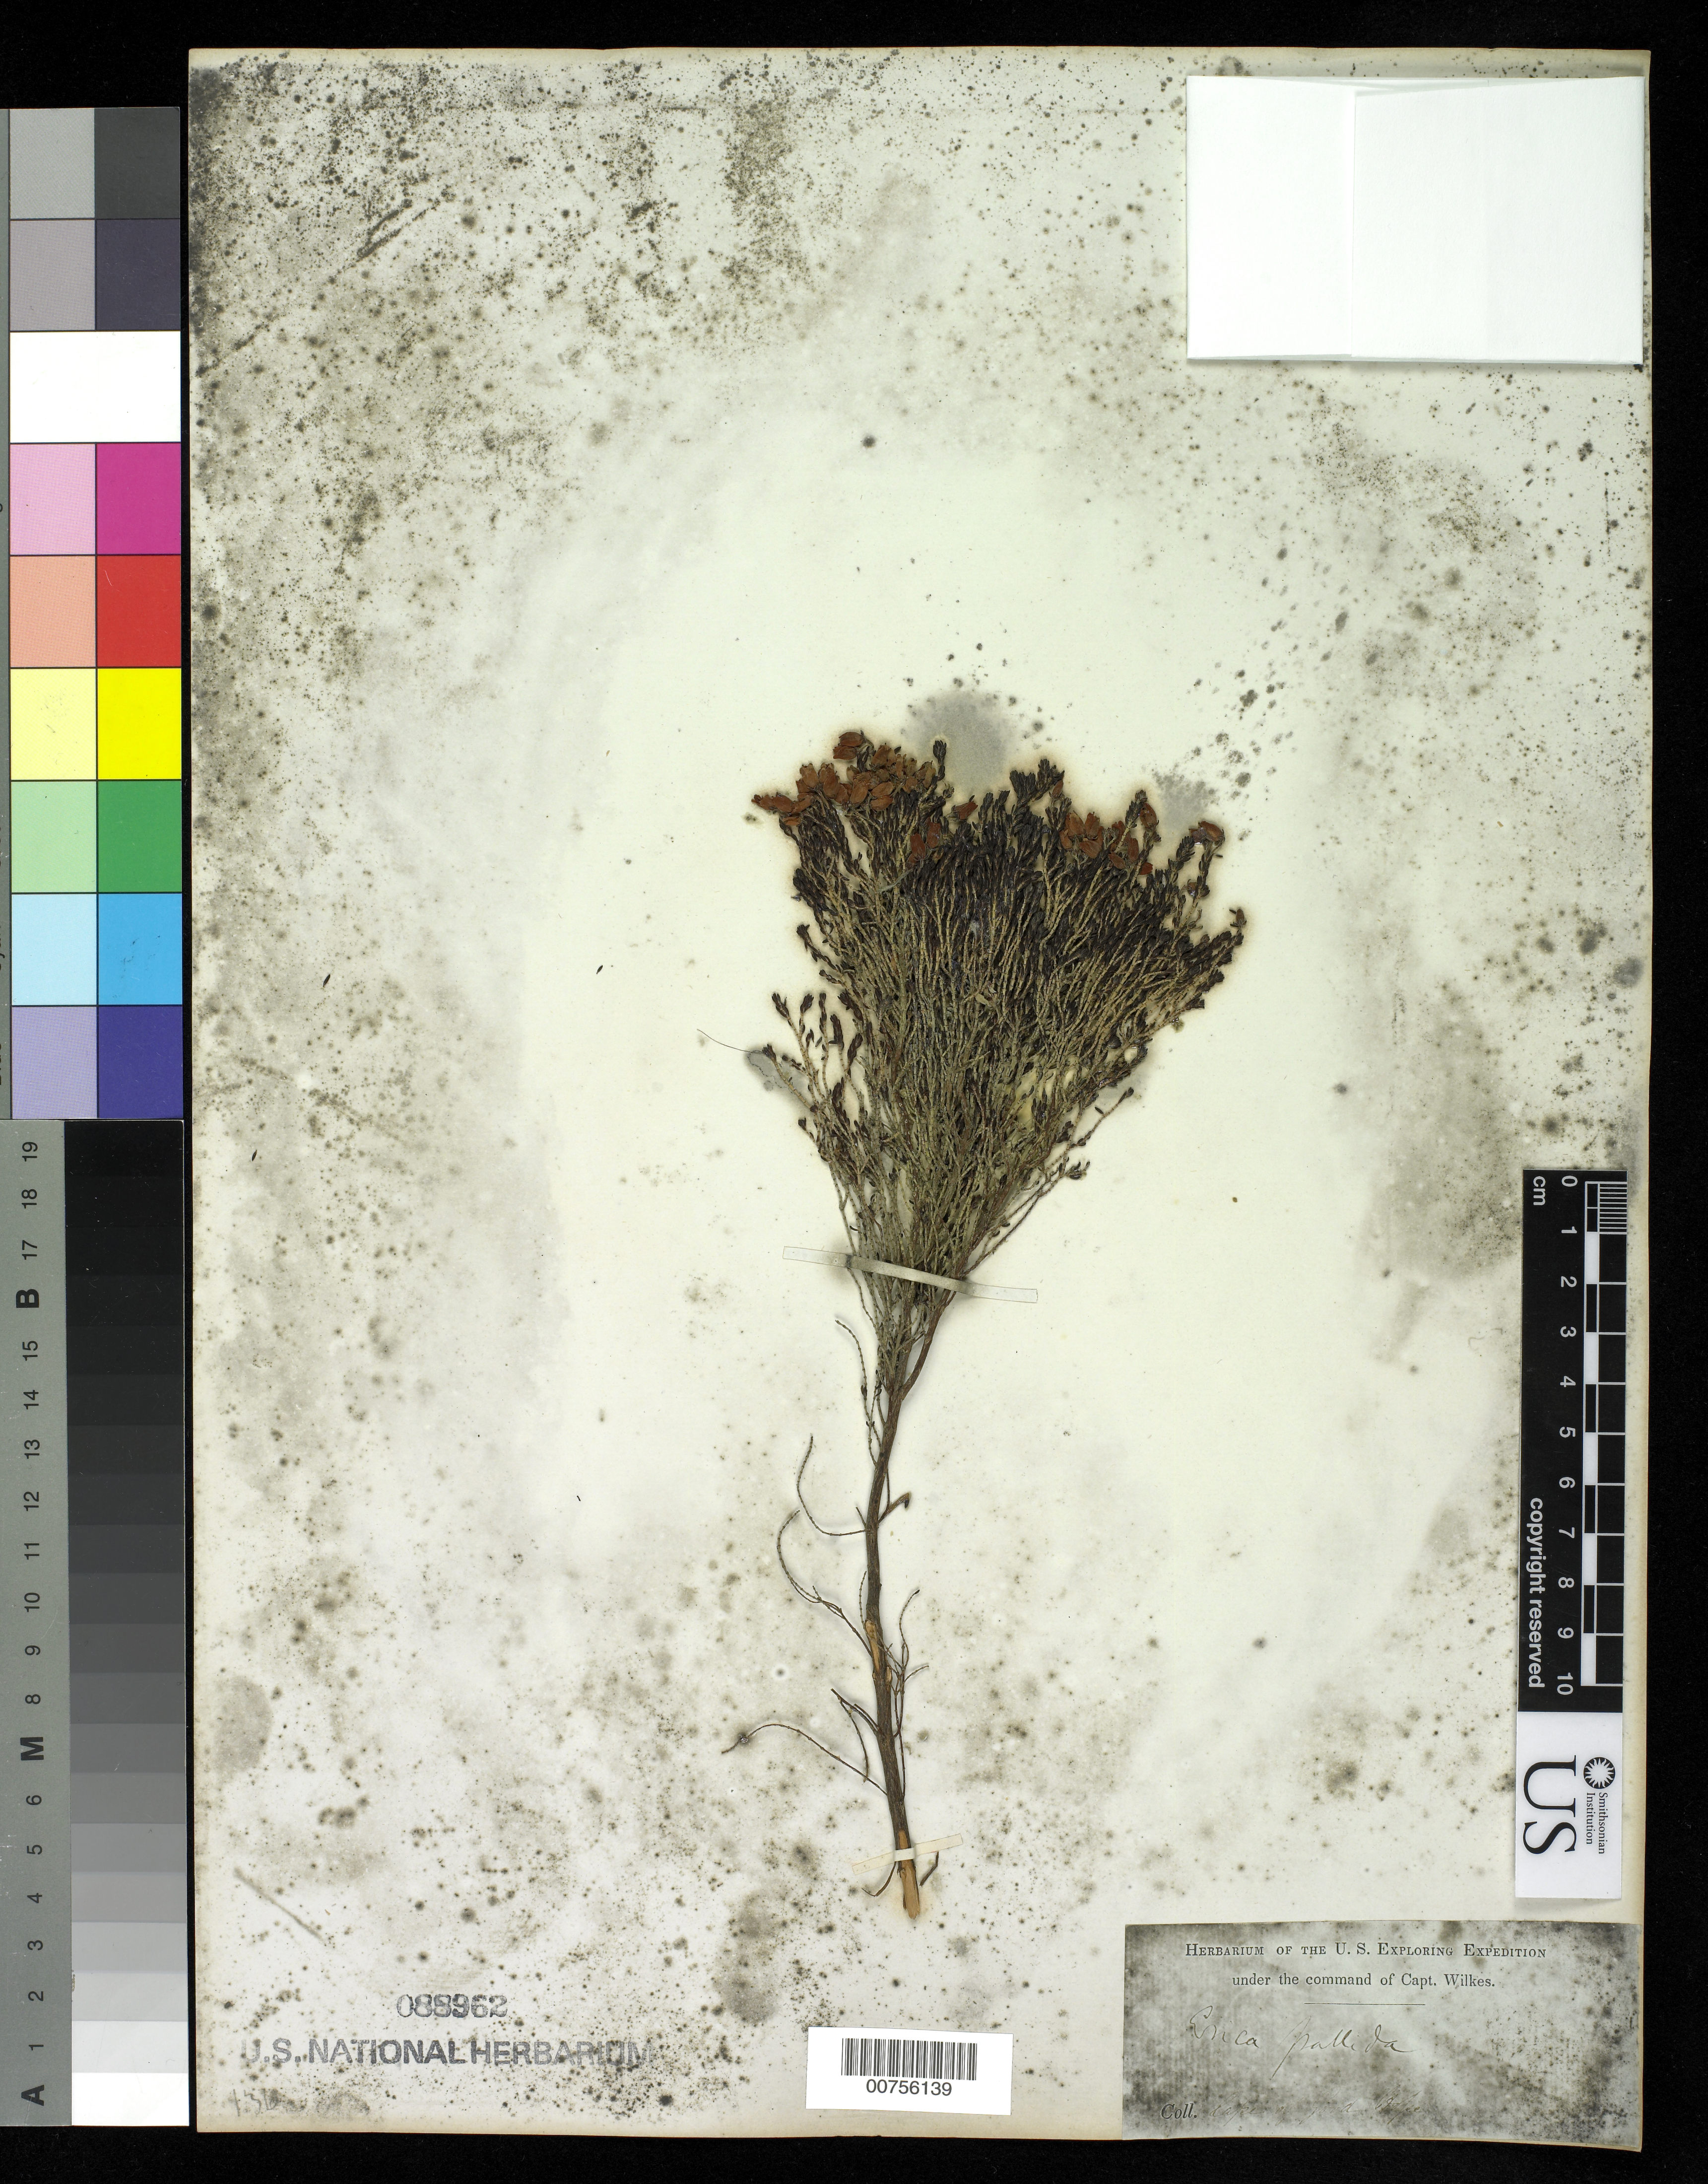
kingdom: Plantae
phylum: Tracheophyta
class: Magnoliopsida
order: Ericales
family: Ericaceae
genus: Erica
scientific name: Erica pallida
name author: Salisb.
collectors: Wilkes Explor. Exped.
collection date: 1838/1842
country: South Africa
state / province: Western Cape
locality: Cape of Good Hope. Cape Town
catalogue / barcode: US 88962